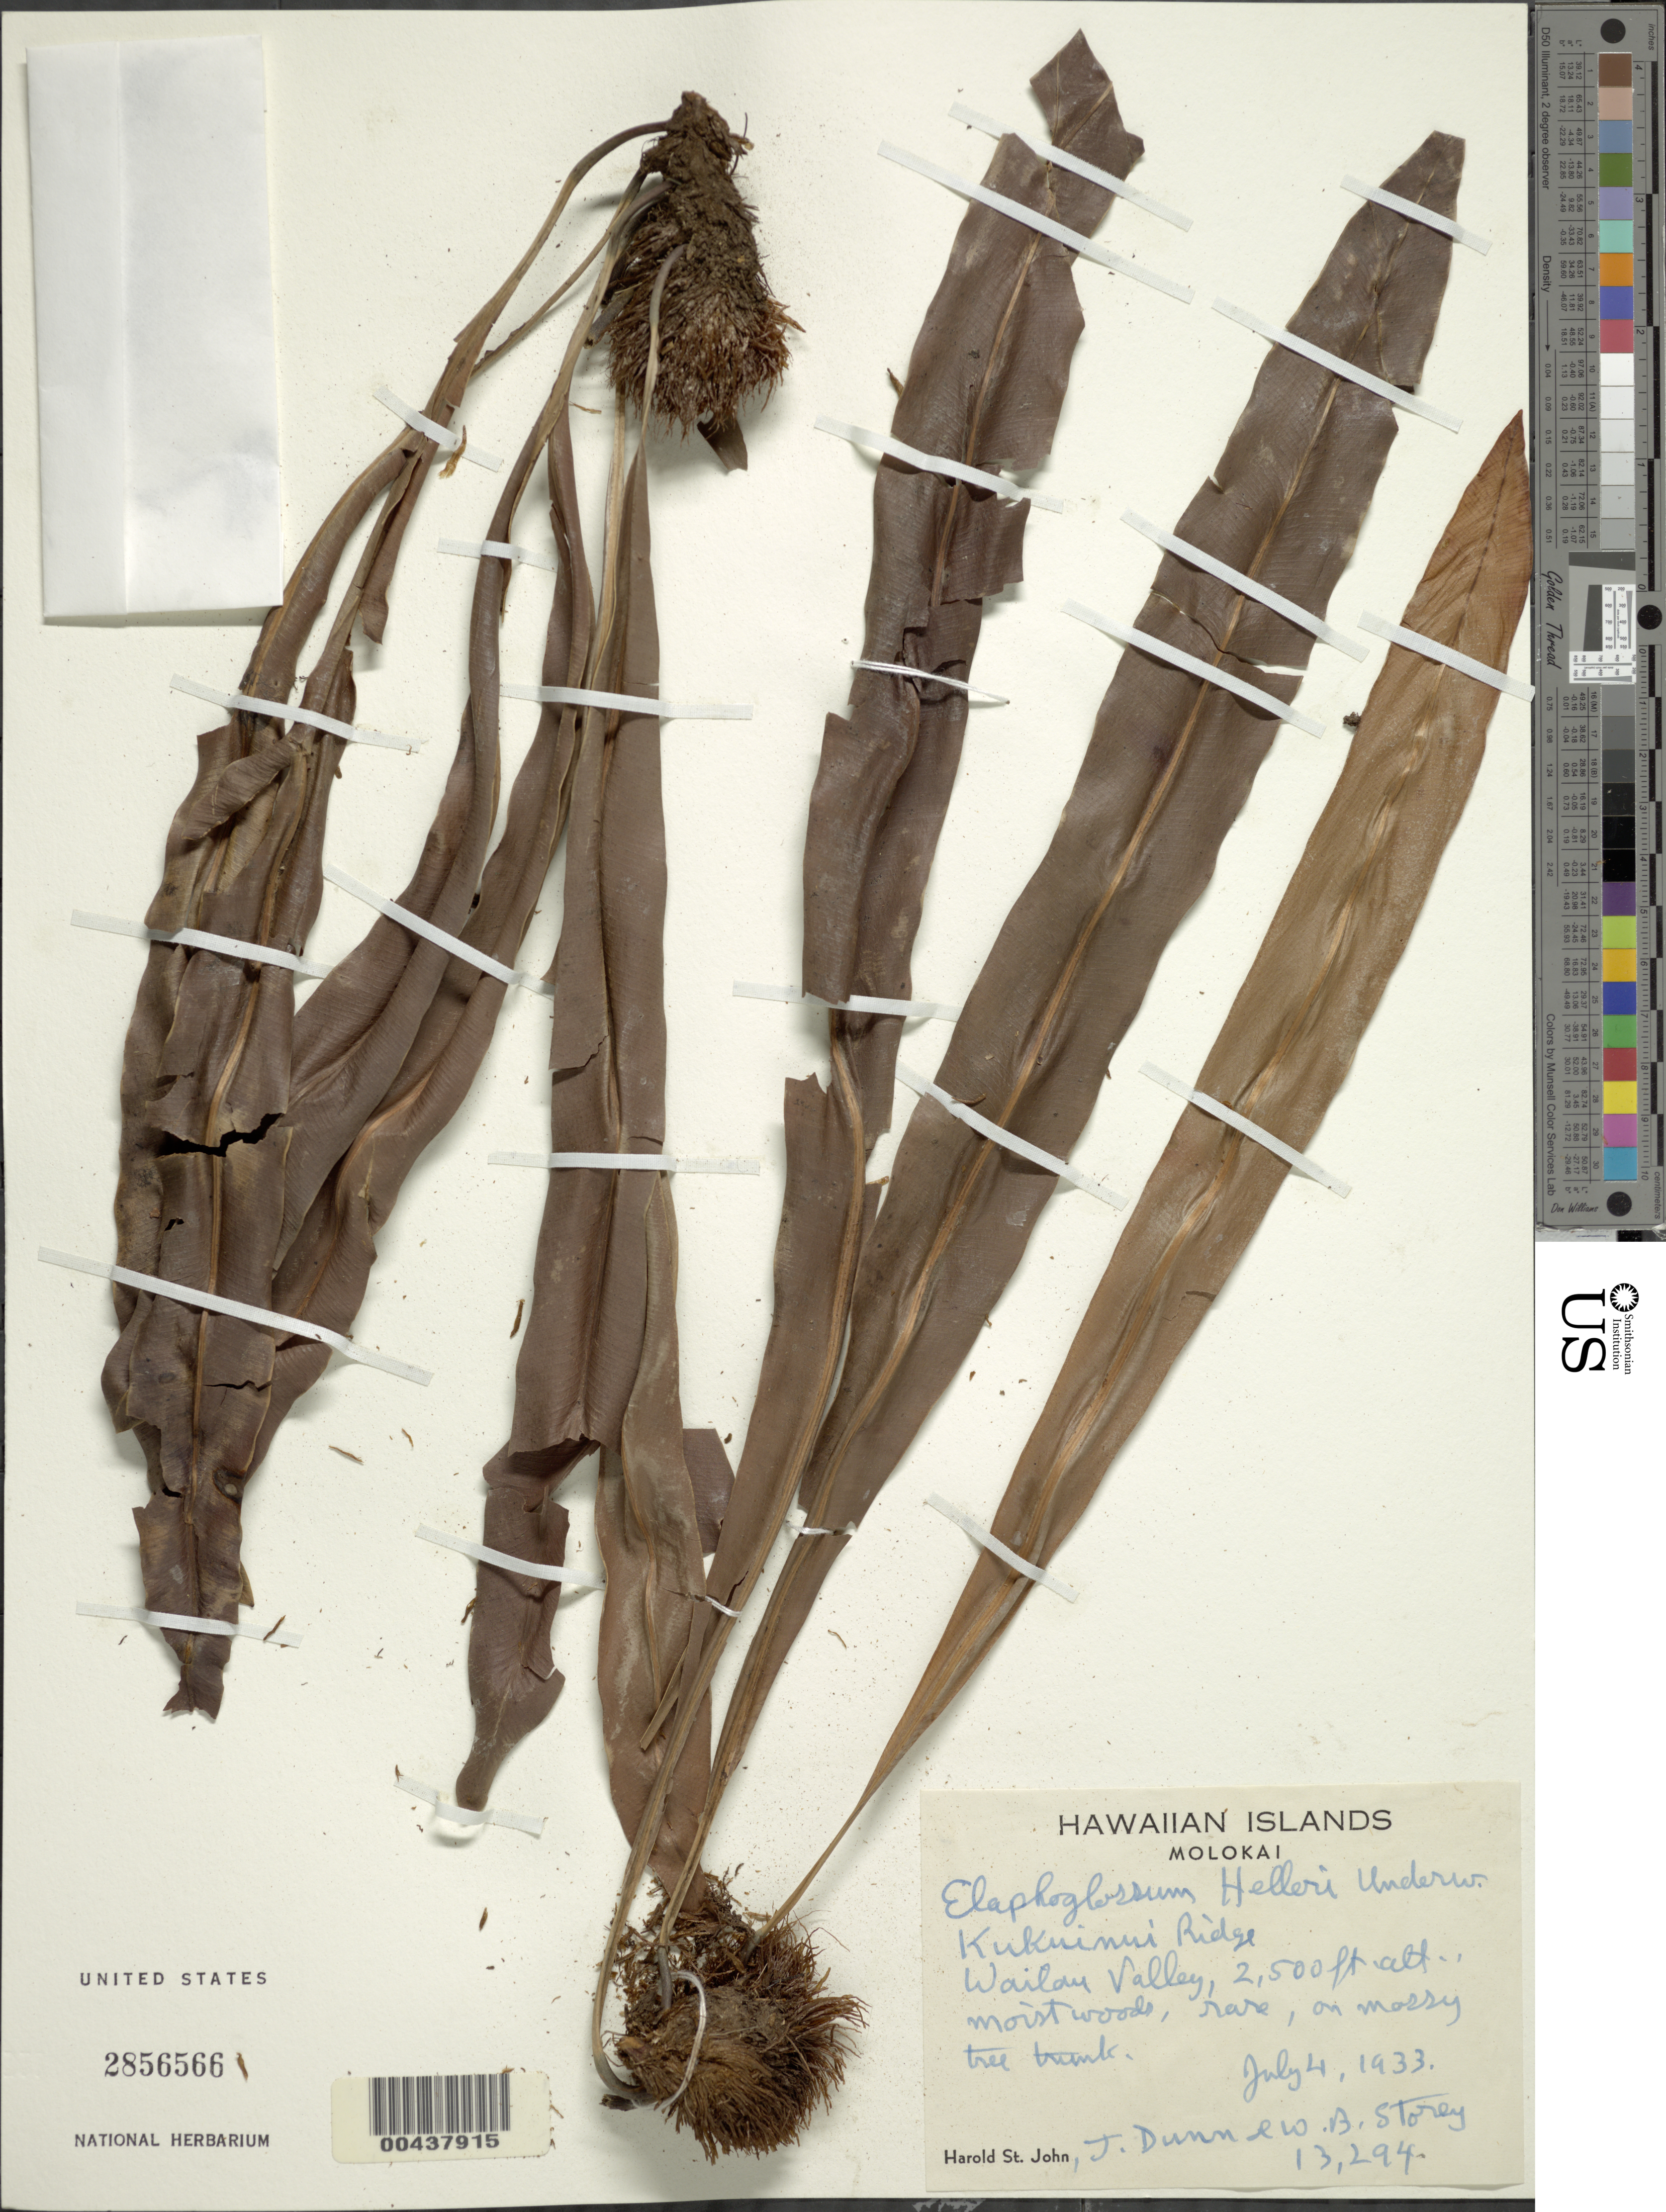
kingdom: Plantae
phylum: Tracheophyta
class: Polypodiopsida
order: Polypodiales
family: Dryopteridaceae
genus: Elaphoglossum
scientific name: Elaphoglossum aemulum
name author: (Kaulf.) Brack.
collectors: H. St. John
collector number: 13294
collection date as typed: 4 Jul 1933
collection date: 1933-07-04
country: United States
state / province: Hawaii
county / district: Maui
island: Moloka'i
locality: Kukuinui Ridge, Wailau Valley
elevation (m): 762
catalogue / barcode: US 2856566